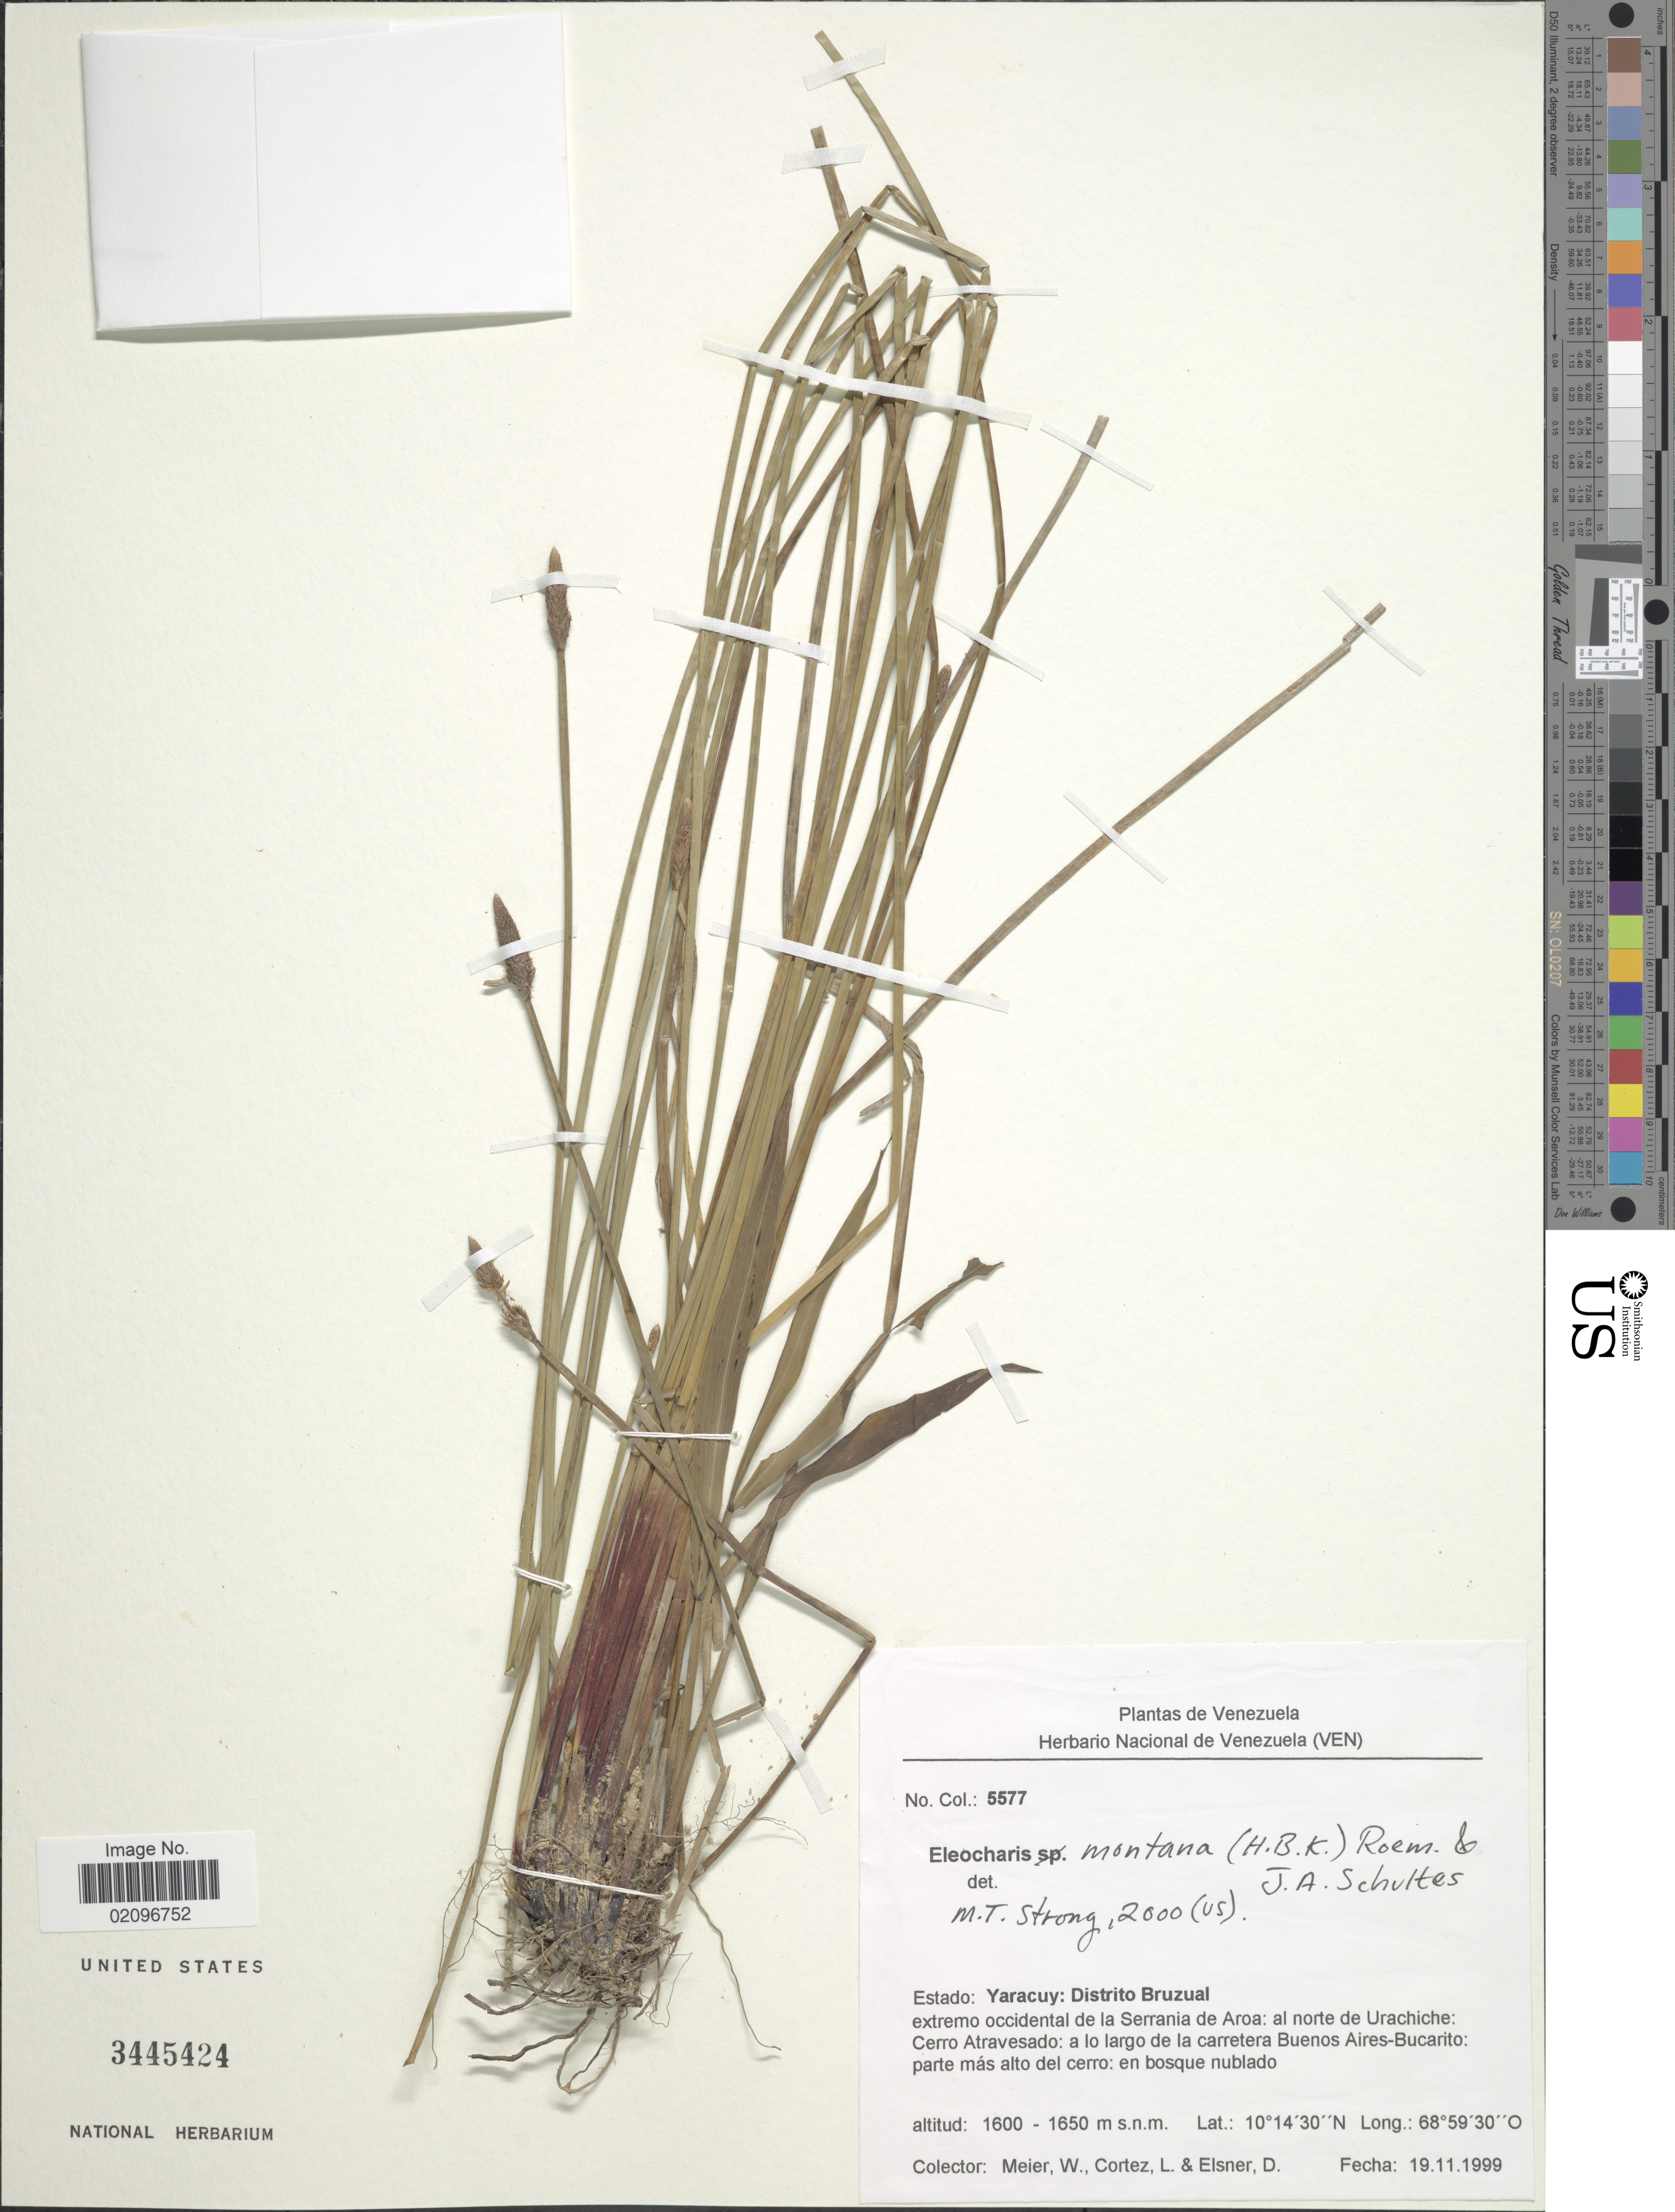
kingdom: Plantae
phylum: Tracheophyta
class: Liliopsida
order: Poales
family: Cyperaceae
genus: Eleocharis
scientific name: Eleocharis montana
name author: (Kunth) Roem. & Schult.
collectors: W. Meier, L. Cortéz & D. Elsner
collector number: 5577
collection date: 1999-11-19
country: Venezuela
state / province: Yaracuy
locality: Estado: Yaracuy: Distrito Bruzual, extremo occidental de la Serrania de Aroa: al norte de Urachiche: Cerro Atravesado: a lo largo de la carretera Buenos Aires-Bucarito: parte mas alto del cerro: en bosque nublado.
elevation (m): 1600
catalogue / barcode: US 3445424